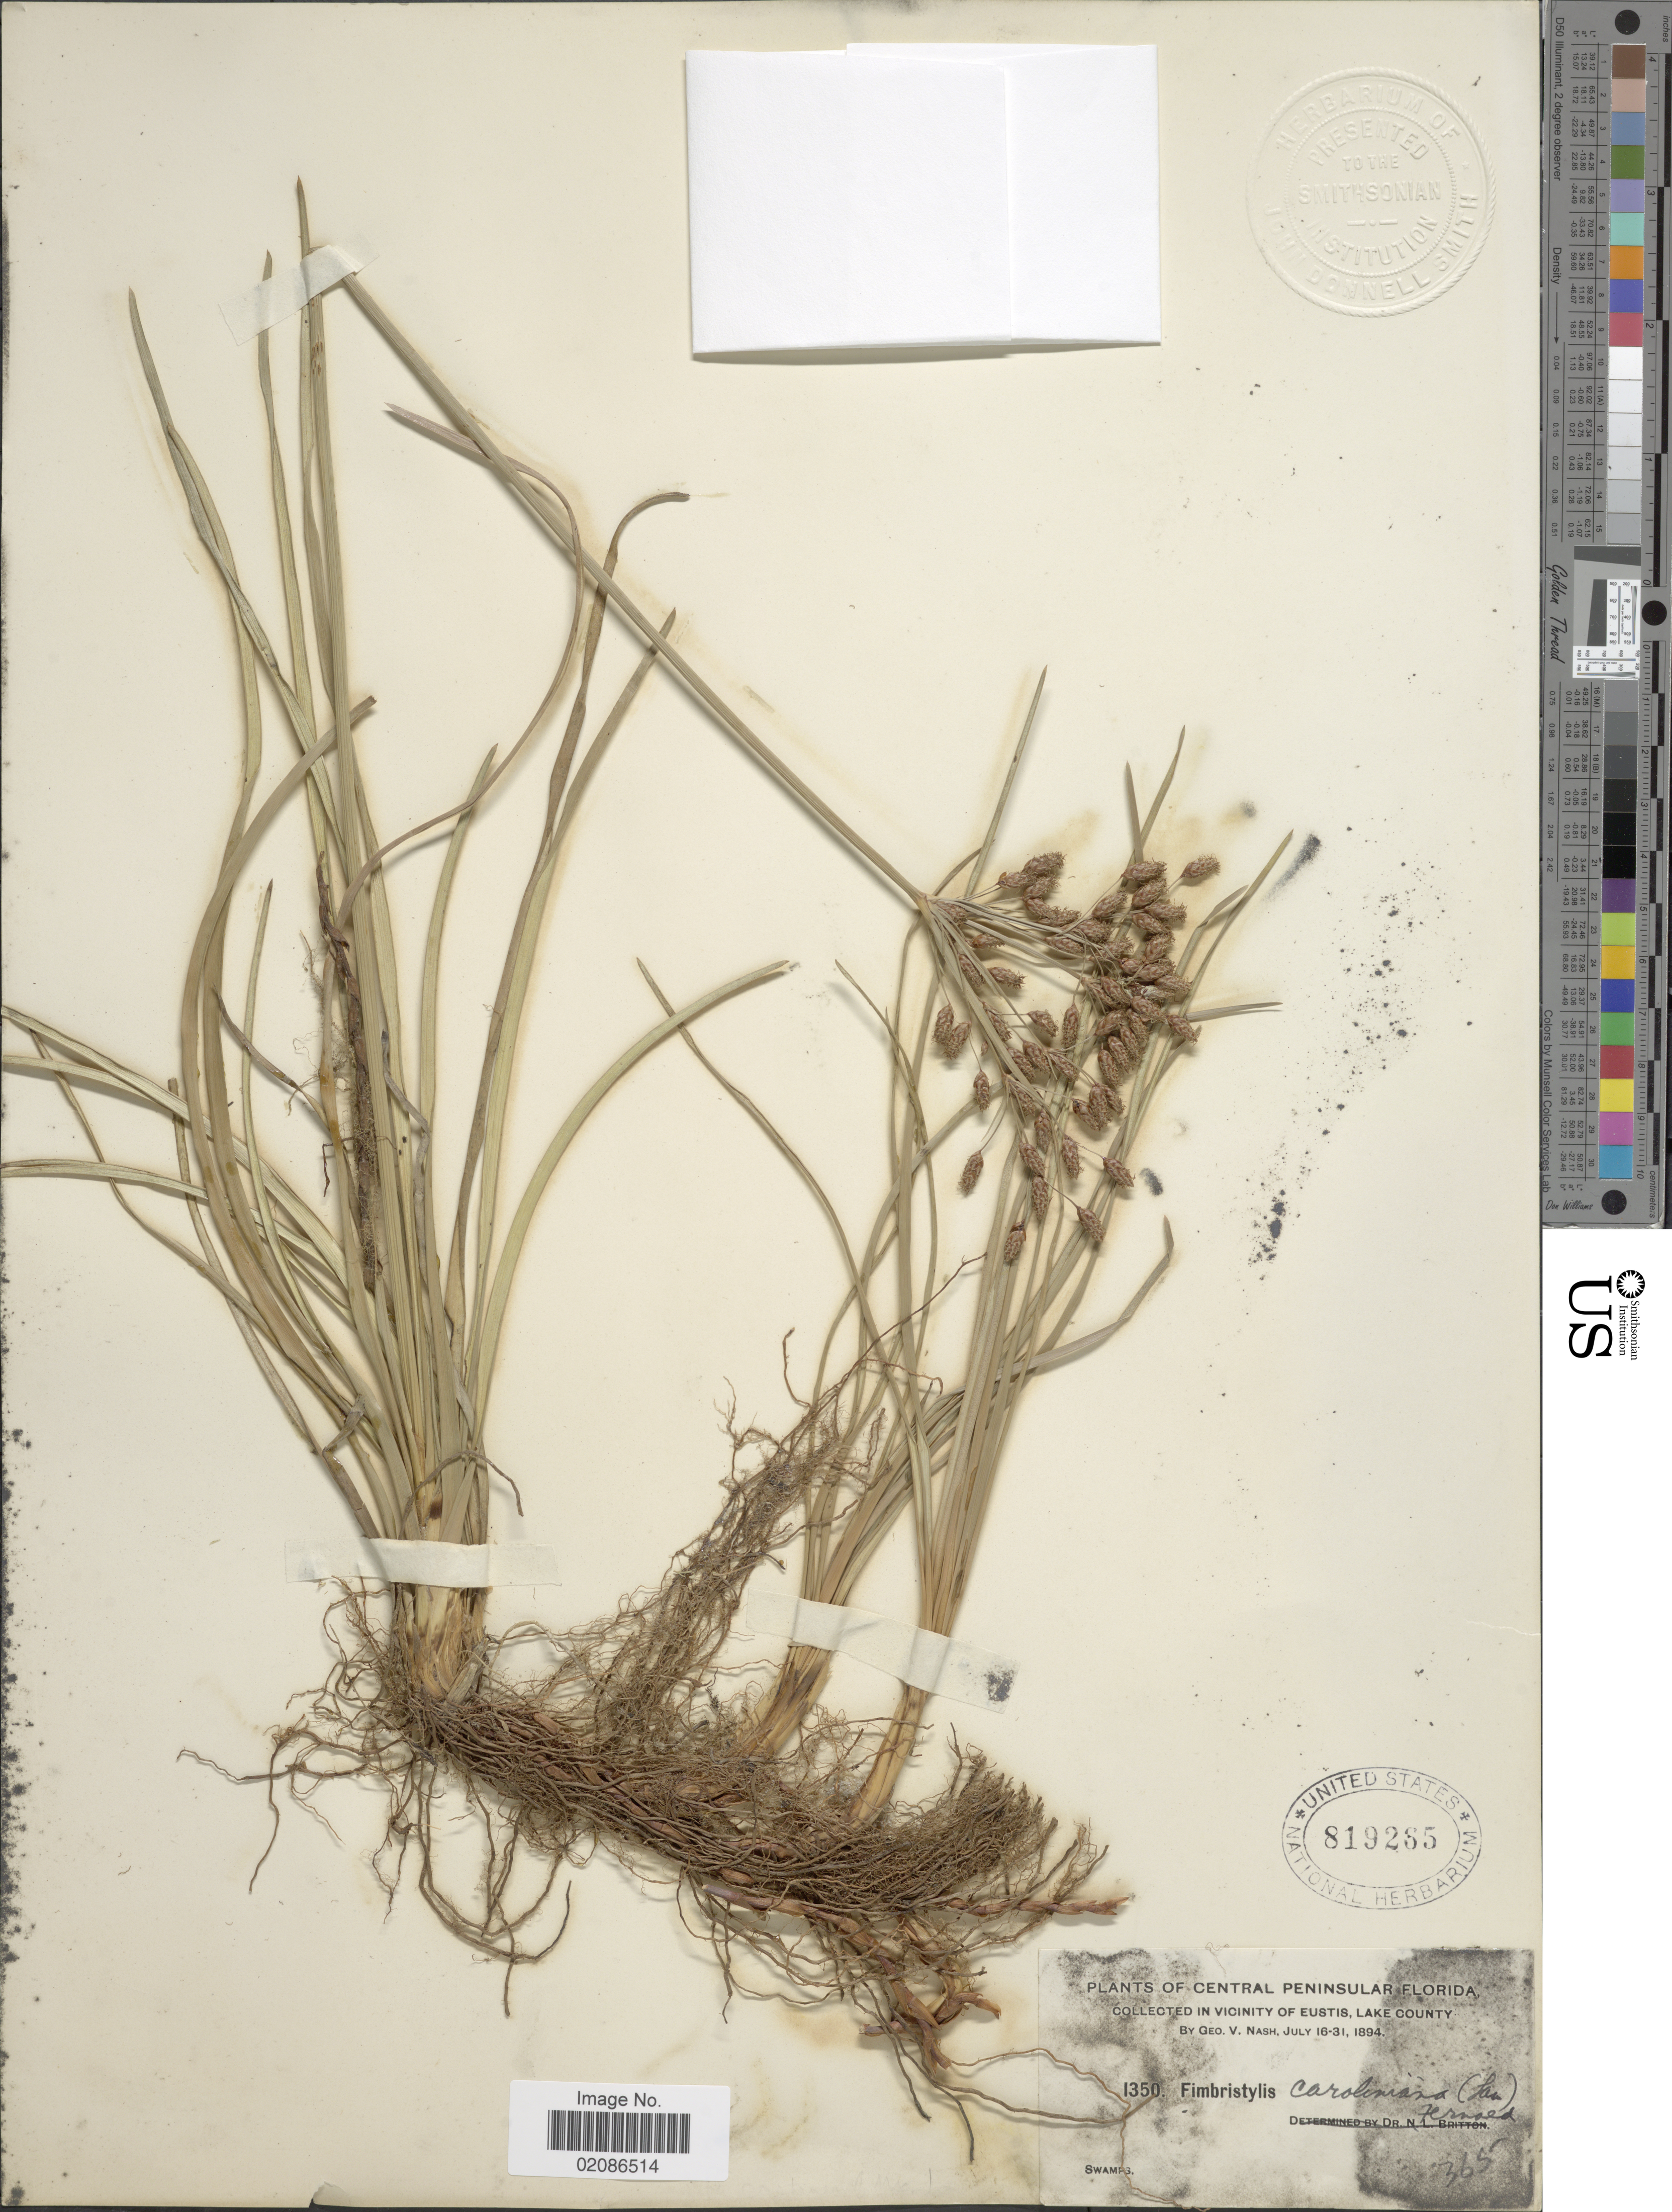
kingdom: Plantae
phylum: Tracheophyta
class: Liliopsida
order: Poales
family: Cyperaceae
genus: Fimbristylis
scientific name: Fimbristylis caroliniana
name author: (Lam.) Fernald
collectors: G. V. Nash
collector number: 1350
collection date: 1894-07-16/1894-07-31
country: United States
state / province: Florida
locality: Central Peninsular Florida, In Vicinity of Eustis, Lake County, Swamps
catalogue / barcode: US 819265